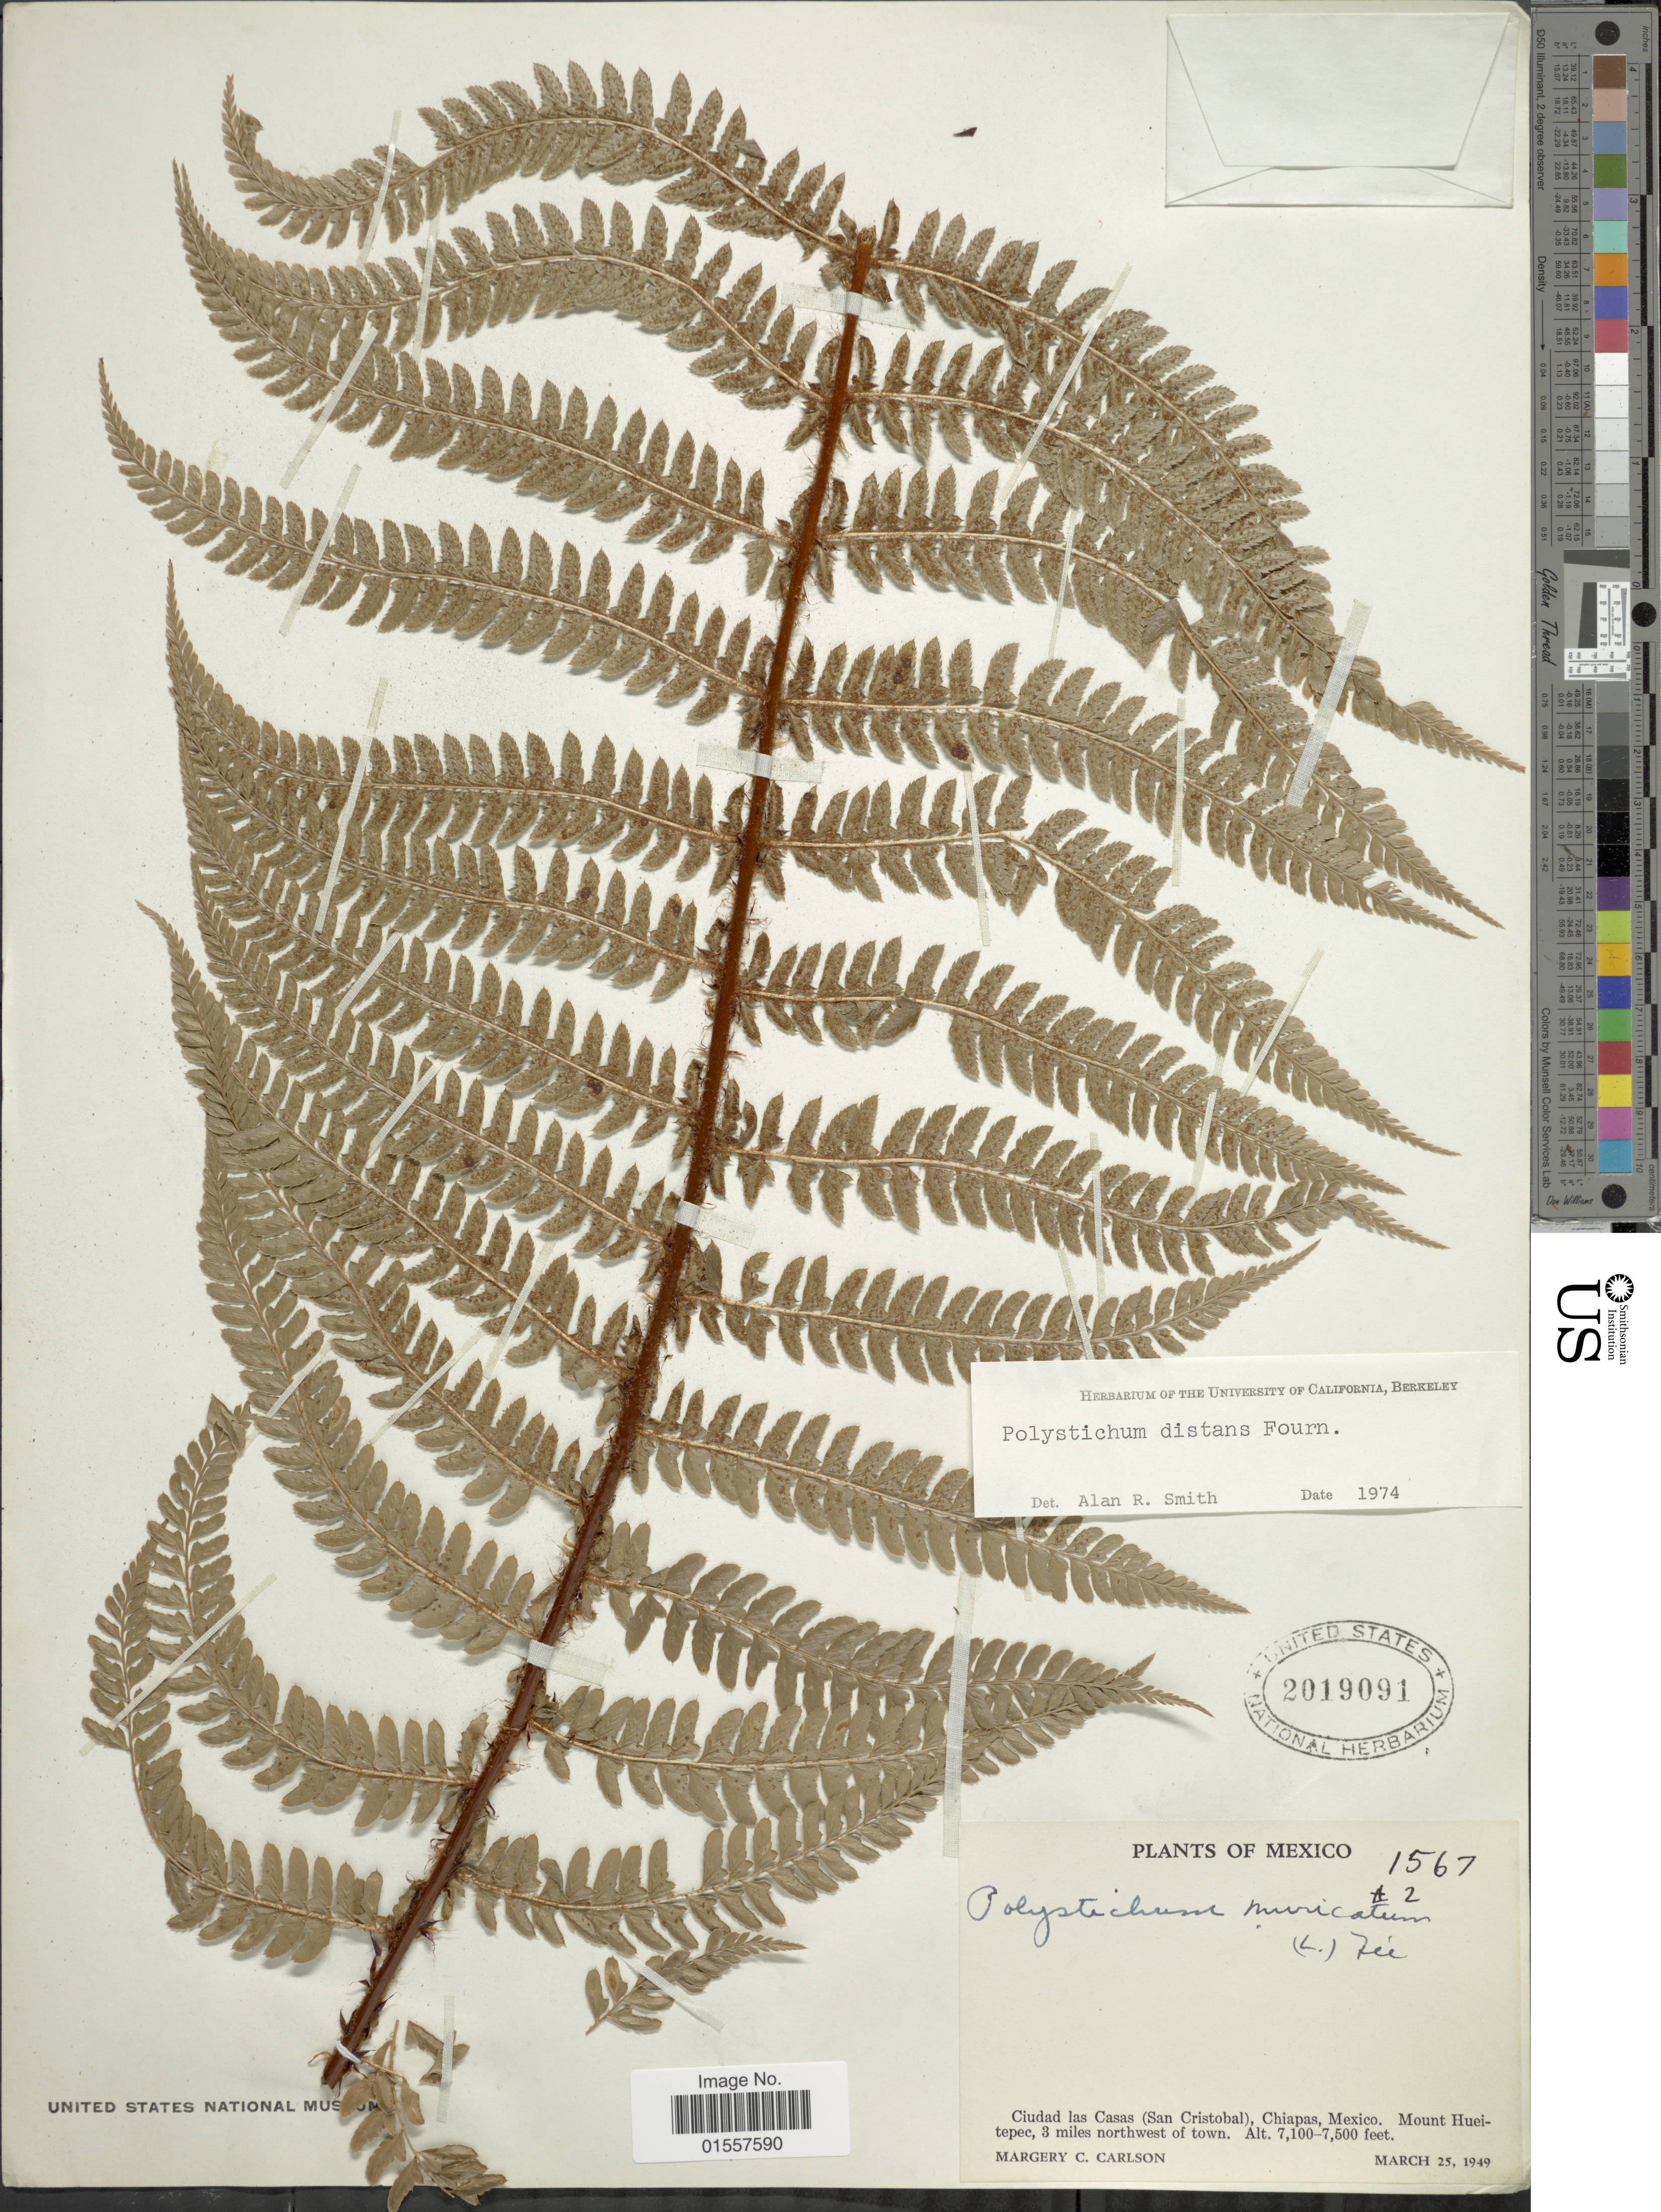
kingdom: Plantae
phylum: Tracheophyta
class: Polypodiopsida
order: Polypodiales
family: Dryopteridaceae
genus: Polystichum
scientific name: Polystichum distans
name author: E. Fourn.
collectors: M. C. Carlson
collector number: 1567/2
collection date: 1949-03-25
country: Mexico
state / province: Chiapas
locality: Ciudad las Casas (San Cristobal), Chiapas, Mexico, Mount Hueitepec, 3 miles northwest of town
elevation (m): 2164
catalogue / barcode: US 2019091